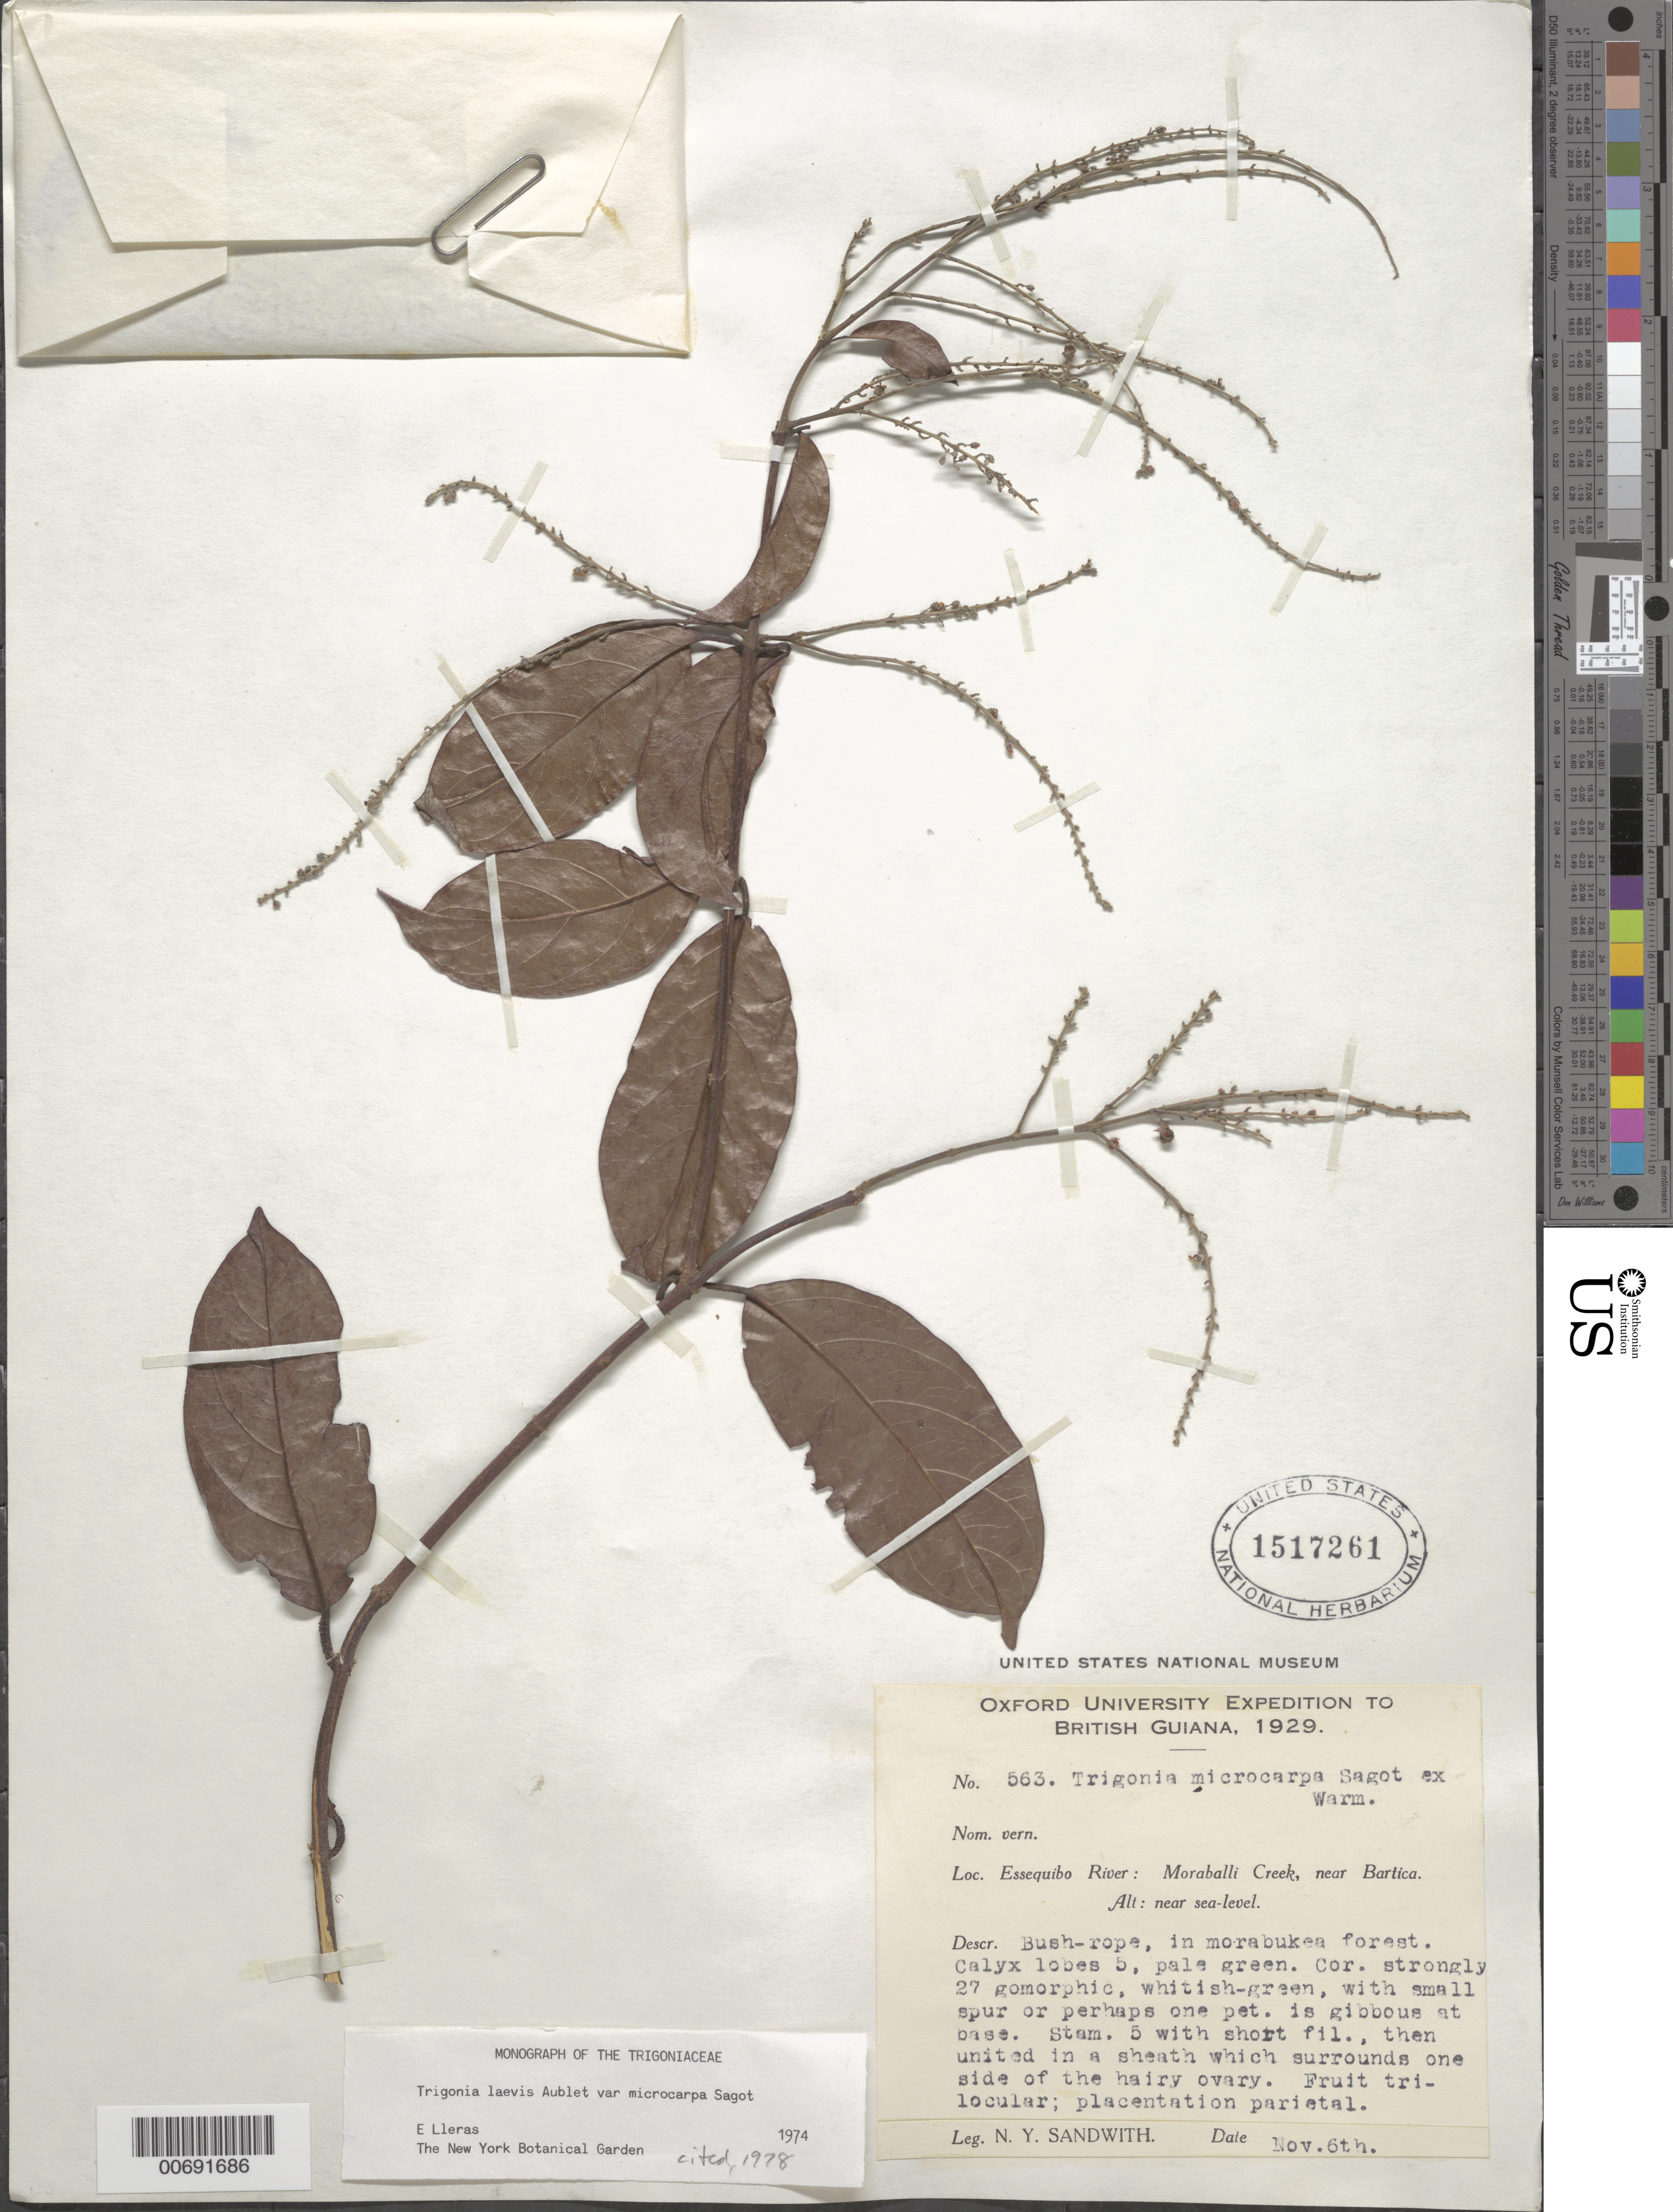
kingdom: Plantae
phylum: Tracheophyta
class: Magnoliopsida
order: Malpighiales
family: Trigoniaceae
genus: Trigonia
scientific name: Trigonia laevis var. microcarpa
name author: (Sagot ex Warm.) Sagot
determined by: Lleras, E.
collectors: N. Y. Sandwith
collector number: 563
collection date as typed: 6-Nov-29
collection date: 1929-11-06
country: Guyana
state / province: U. Demerara-Berbice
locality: Moraballi Creek, Essequibo R., near Bartica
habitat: Morabukea forest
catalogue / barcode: US 1517261